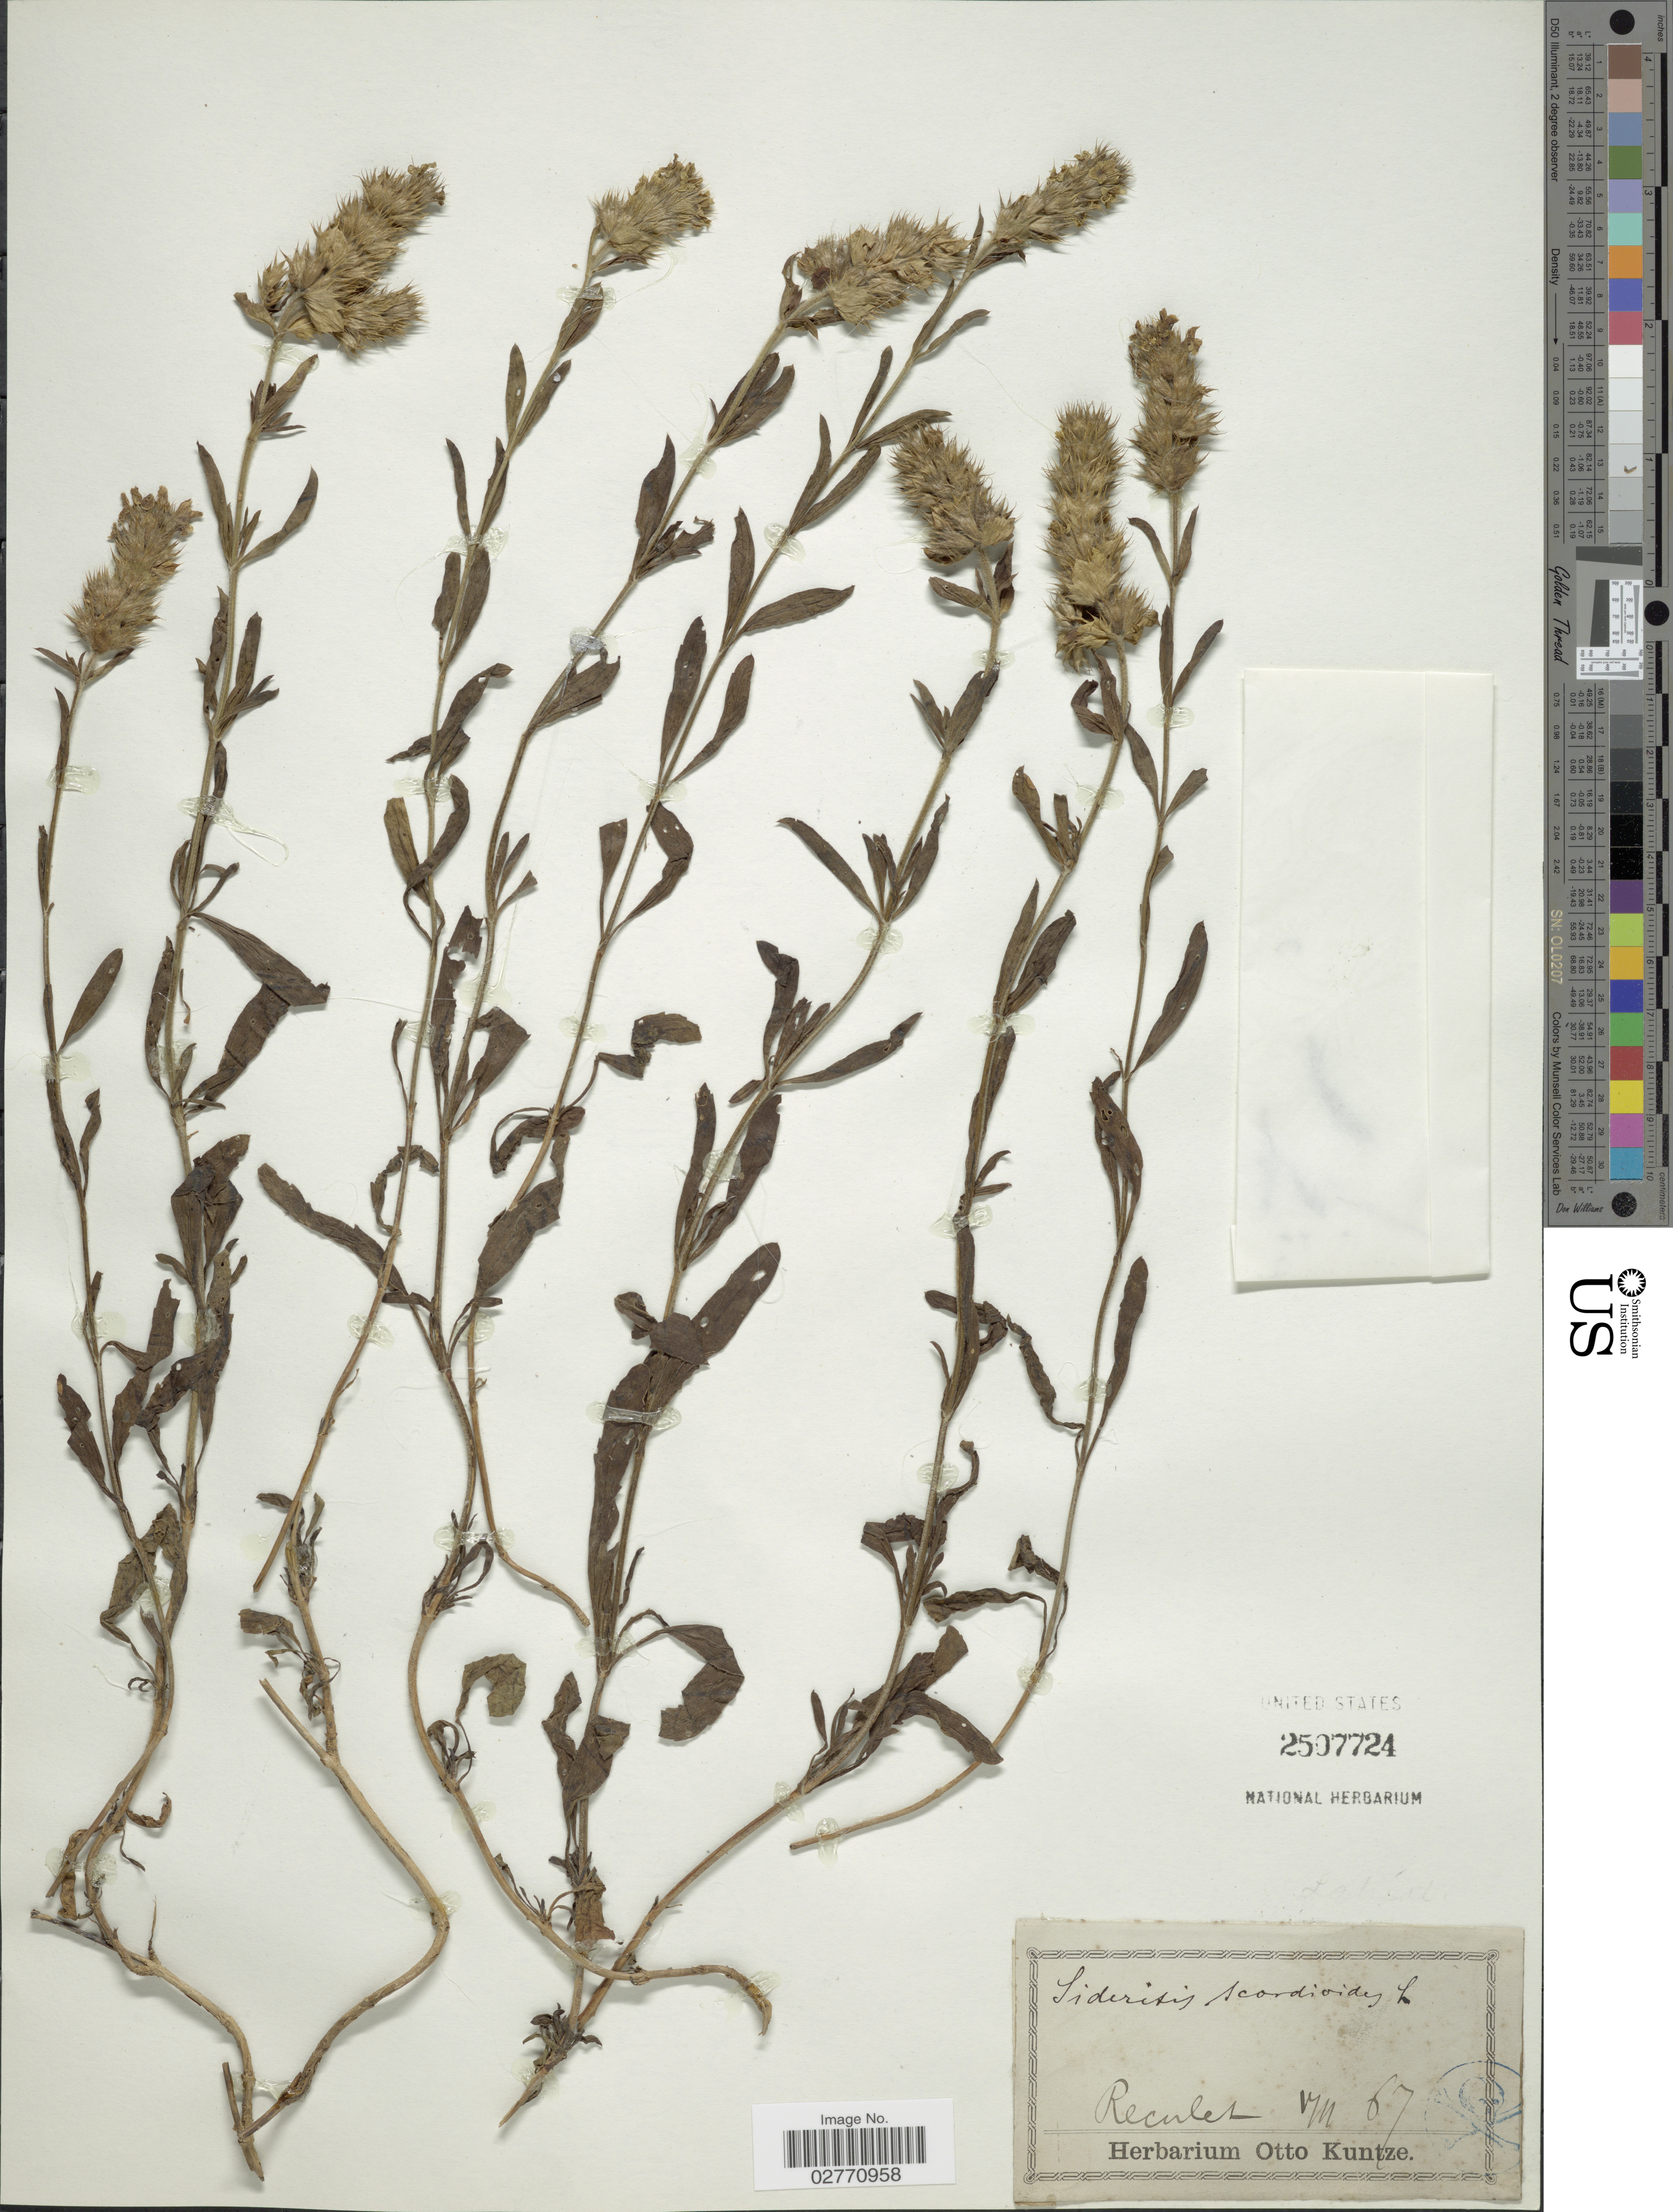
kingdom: Plantae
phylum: Tracheophyta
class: Magnoliopsida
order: Lamiales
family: Lamiaceae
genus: Sideritis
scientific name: Sideritis scordioides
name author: L.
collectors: ex herb. Otto Kuntze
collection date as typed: Transcribed d/m/y: /8/67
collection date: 1867-08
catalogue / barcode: US 2507724